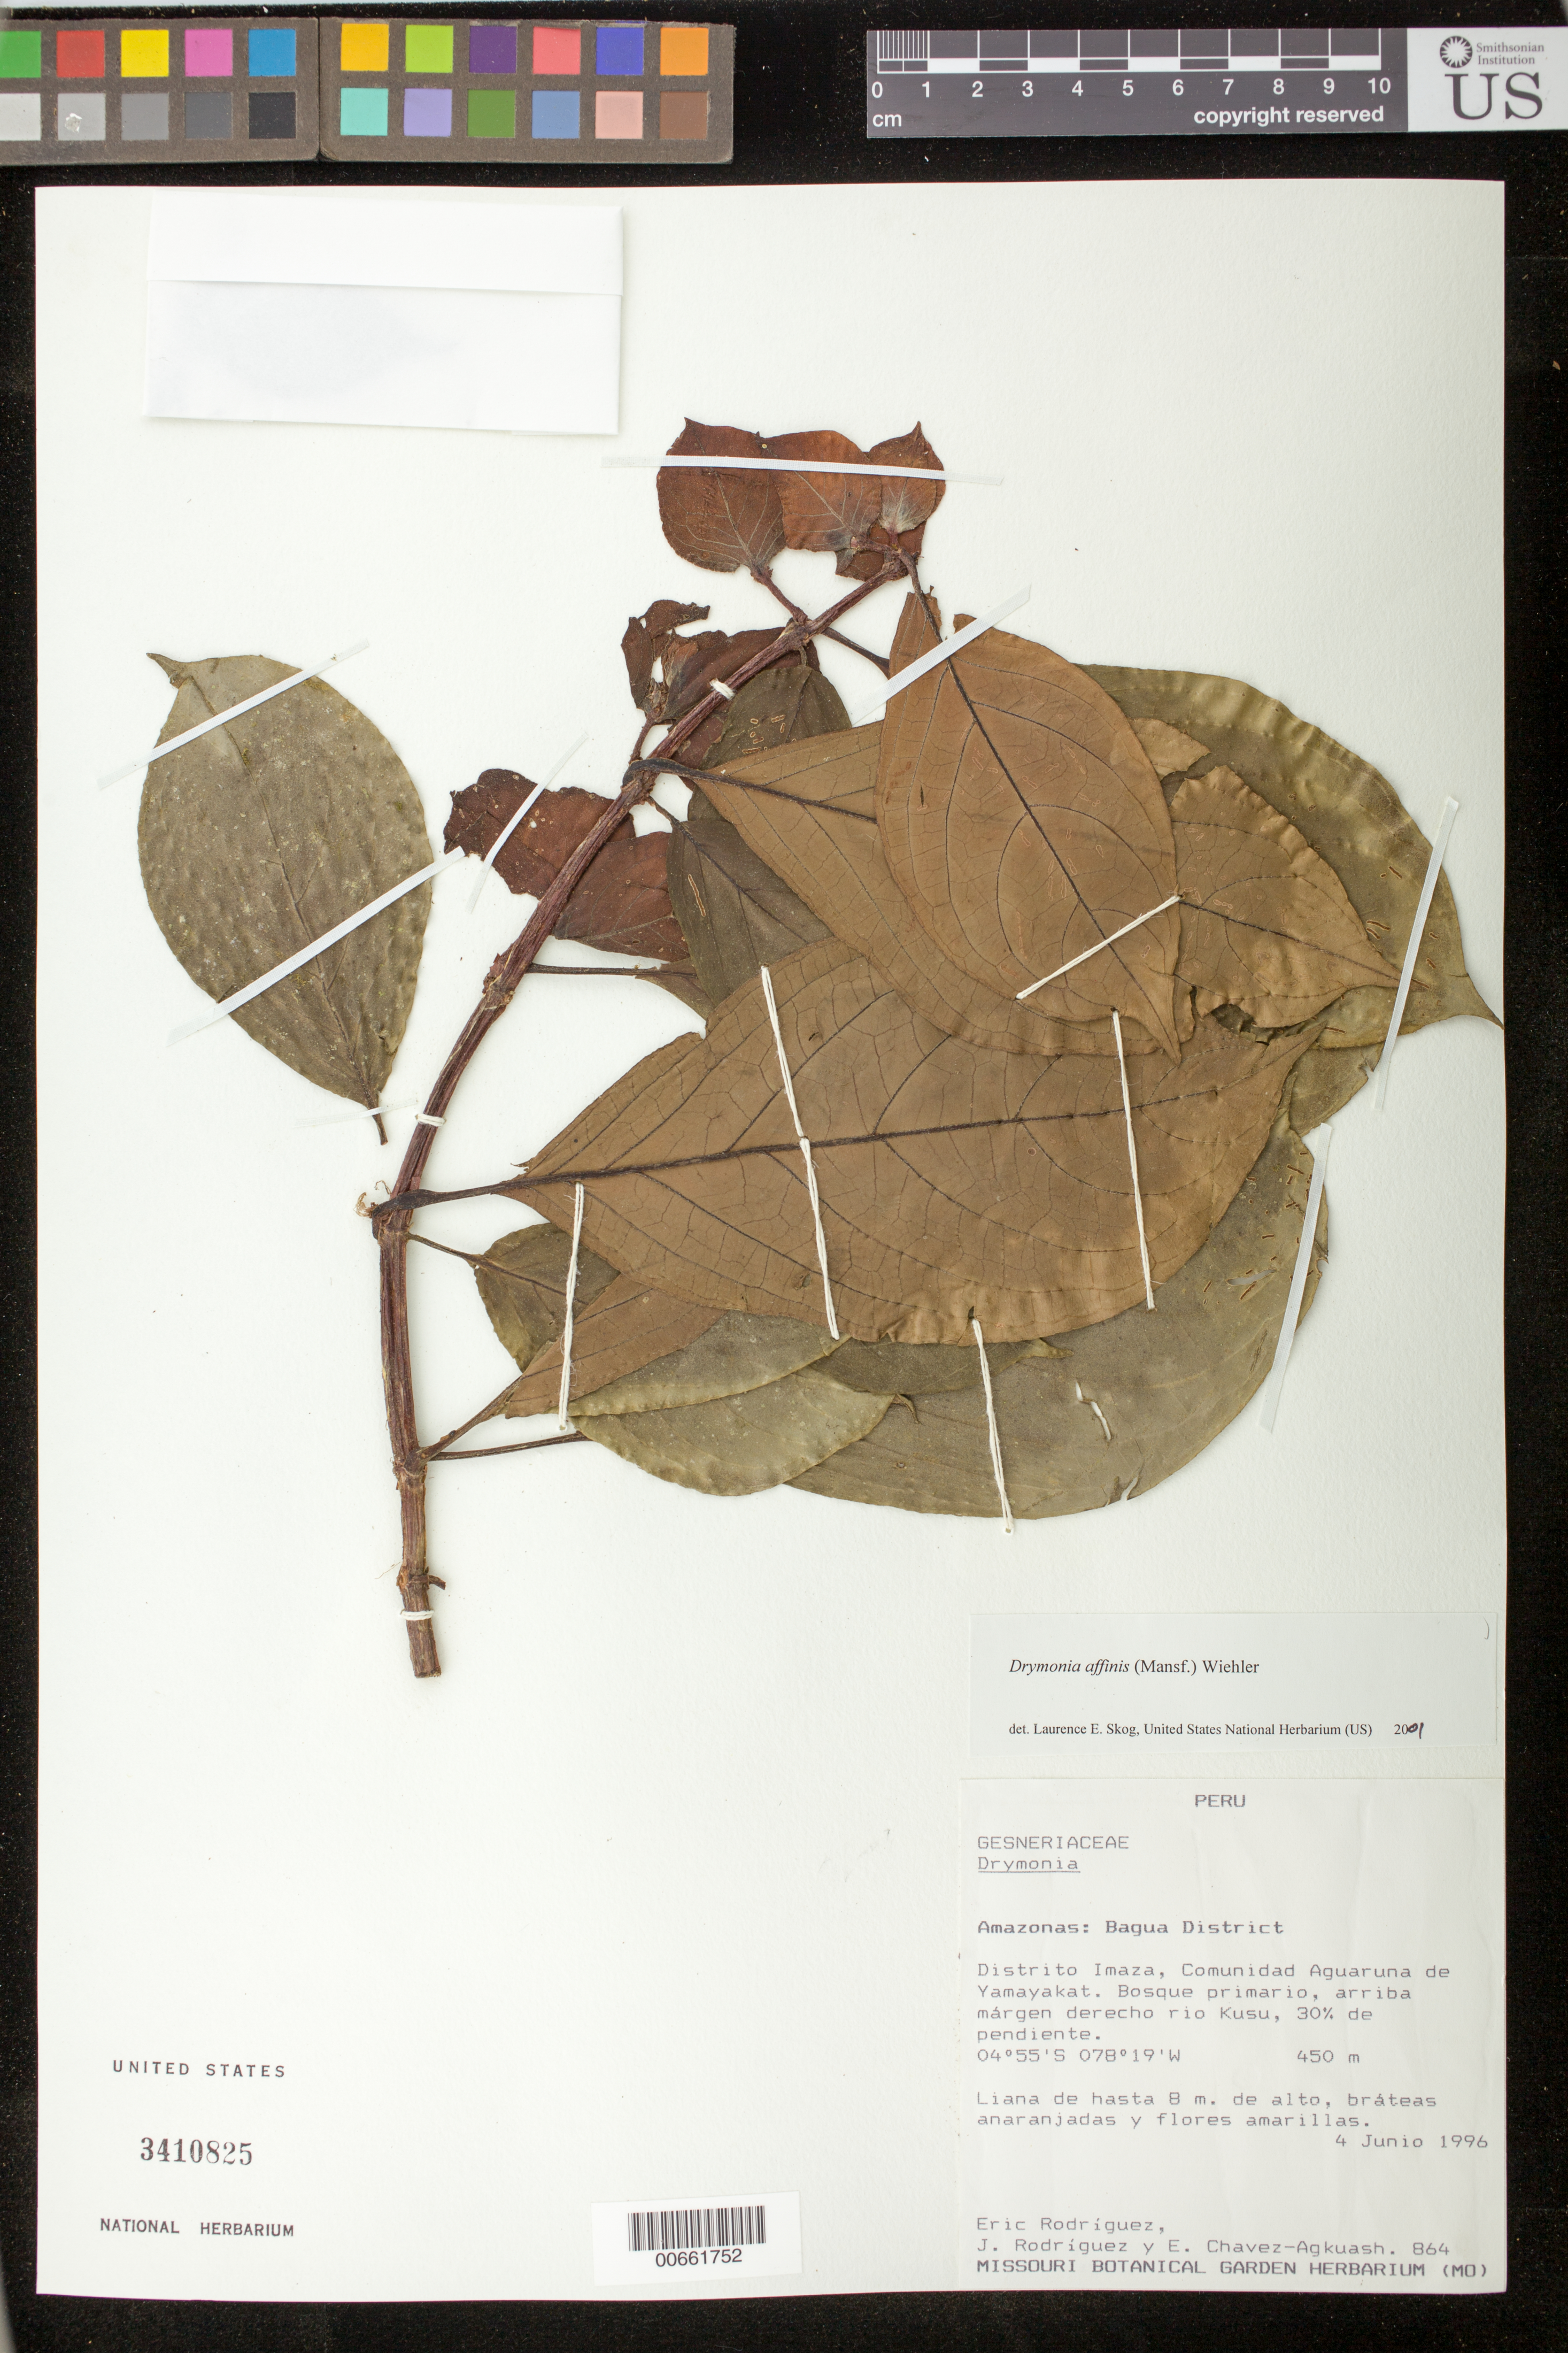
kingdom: Plantae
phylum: Tracheophyta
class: Magnoliopsida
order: Lamiales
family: Gesneriaceae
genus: Drymonia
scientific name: Drymonia affinis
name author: (Mansf.) Wiehler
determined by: Skog, Laurence E.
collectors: E. Rodriguez, J. Rodríguez & E. Chavez-Agkuash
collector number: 864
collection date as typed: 04 Jun 1996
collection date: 1996-06-04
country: Peru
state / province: Amazonas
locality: Bagua District, Distrito Imaza, comunidad Aguaruna de Yamayakat, arriba márgen derecho rio Kusu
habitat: Bosque primario, 30% de pendiente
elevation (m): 450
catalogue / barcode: US 3410825